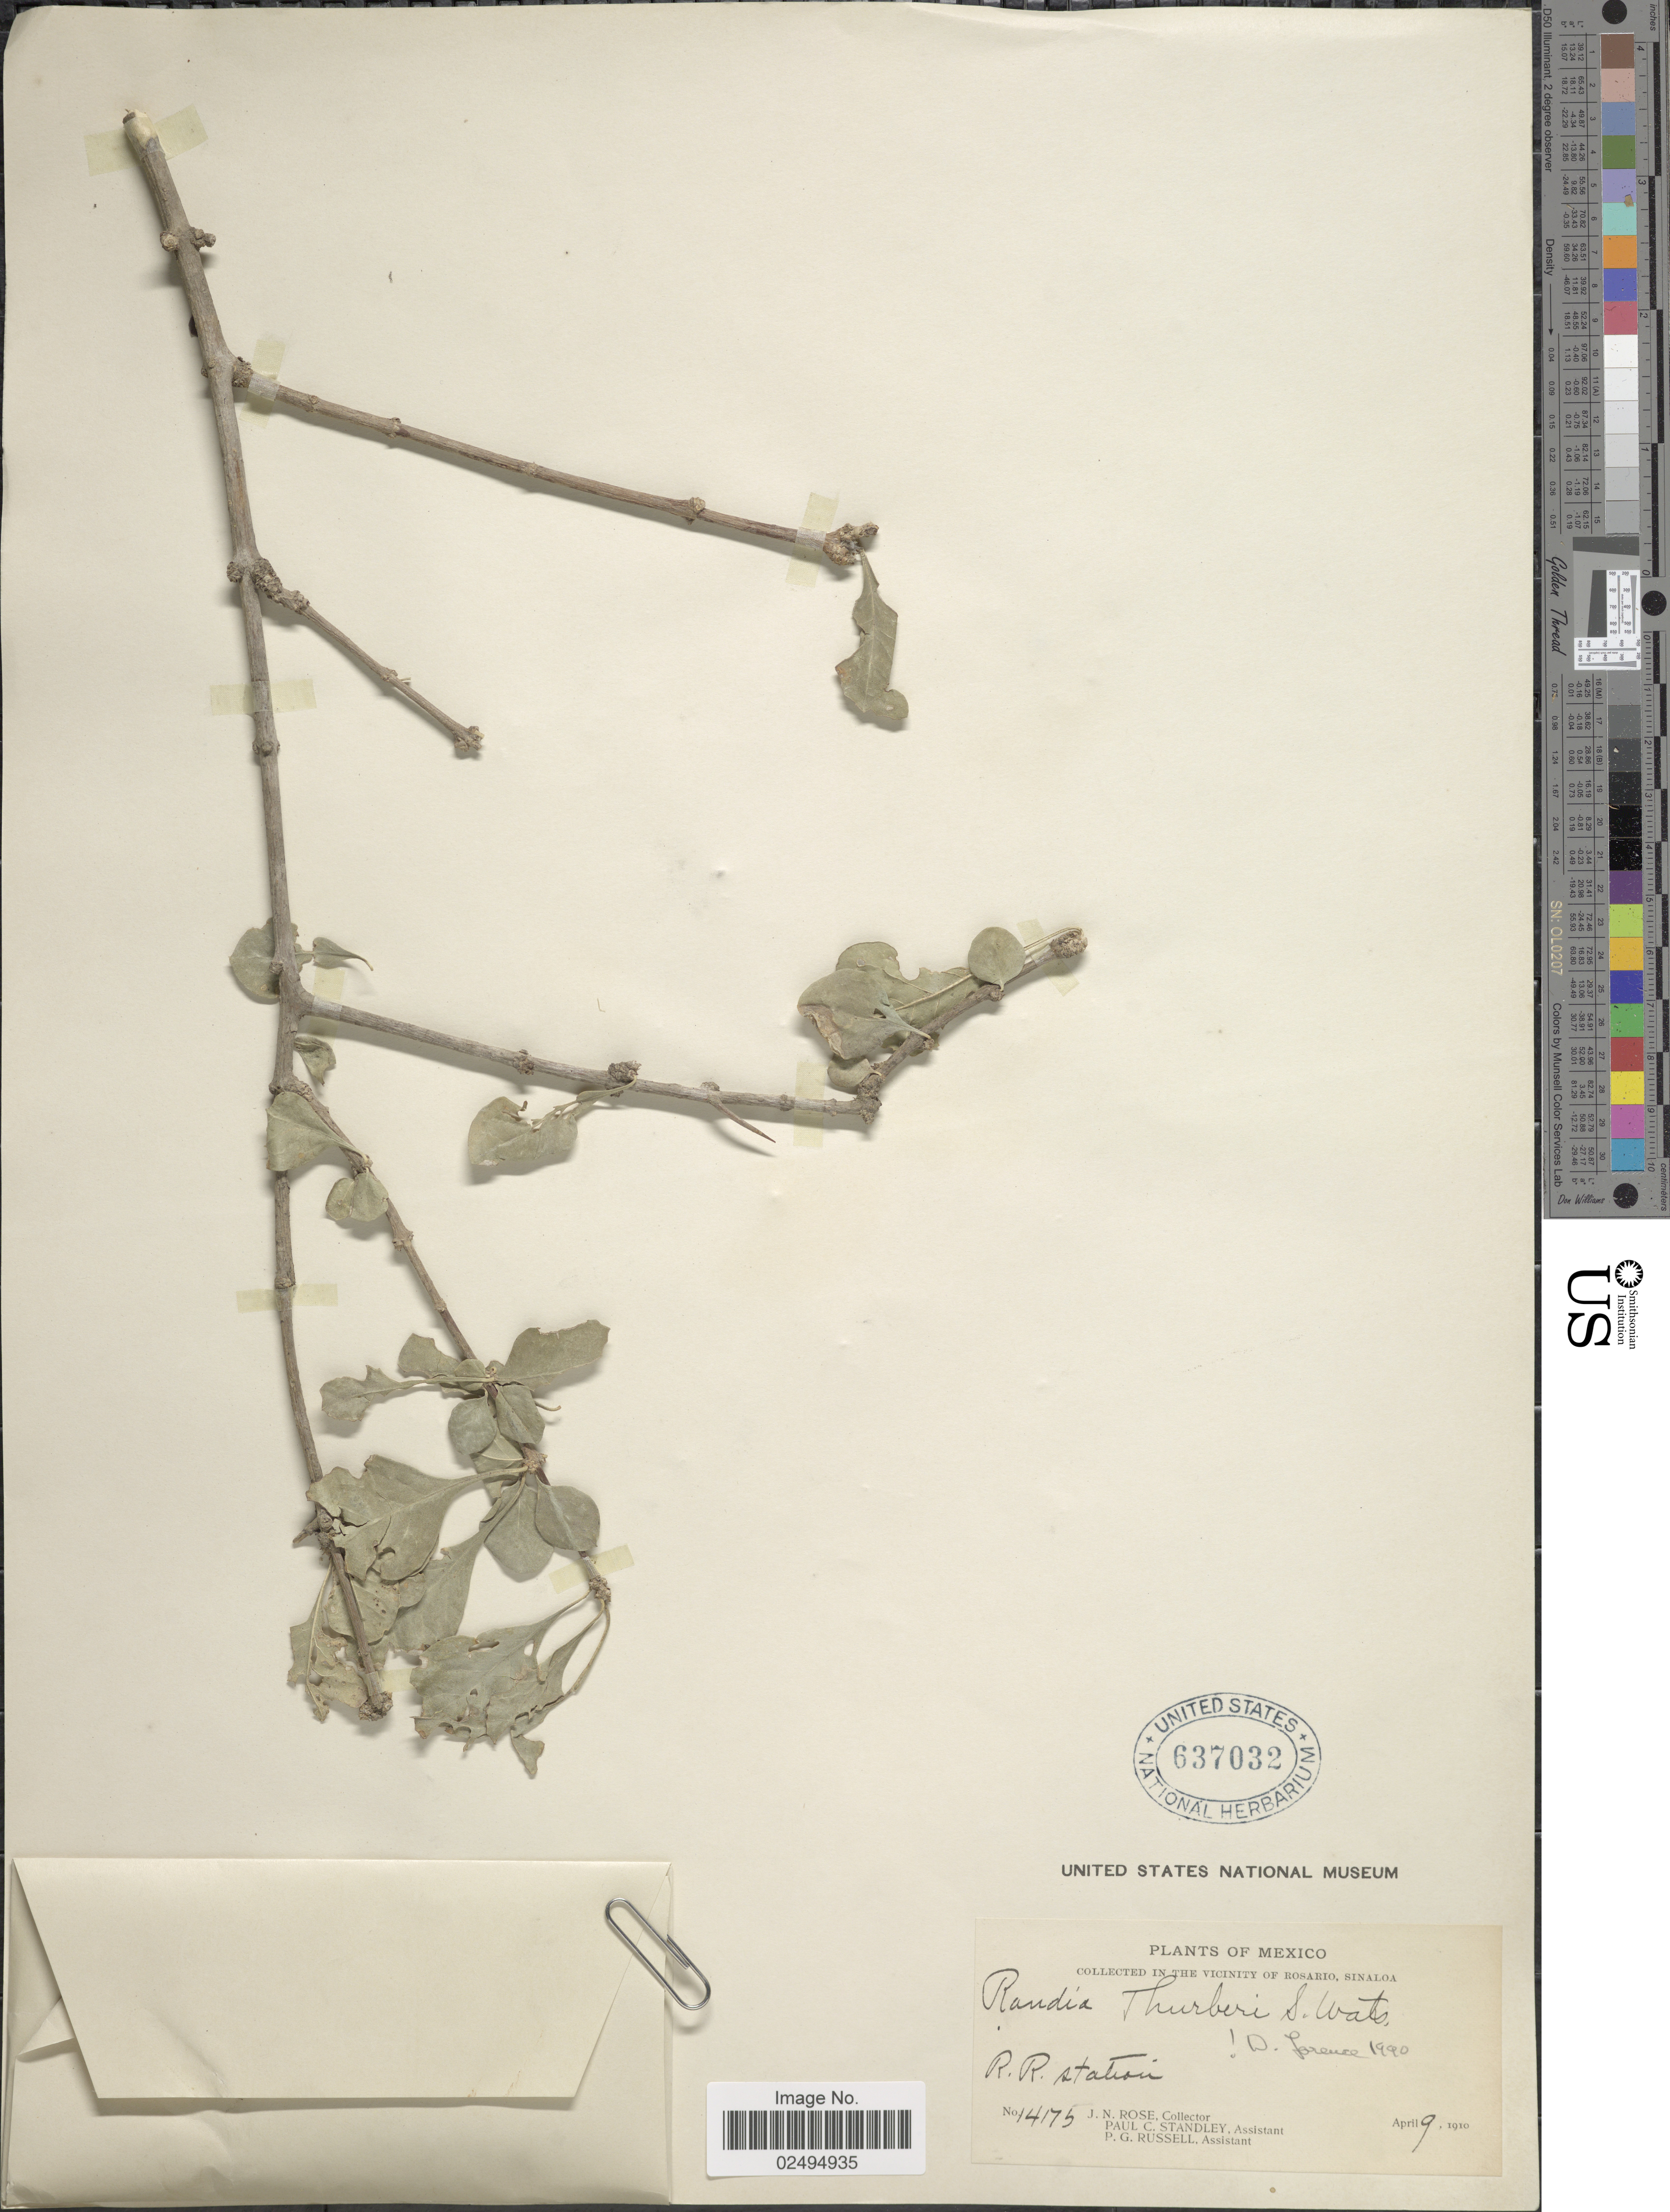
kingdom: Plantae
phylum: Tracheophyta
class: Magnoliopsida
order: Gentianales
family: Rubiaceae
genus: Randia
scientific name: Randia thurberi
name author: S. Watson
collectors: J. N. Rose, P. C. Standley & P. G. Russell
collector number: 14175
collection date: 1910-04-09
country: Mexico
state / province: Sinaloa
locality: Vicinity of Rosario,R.R. Station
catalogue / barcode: US 637032